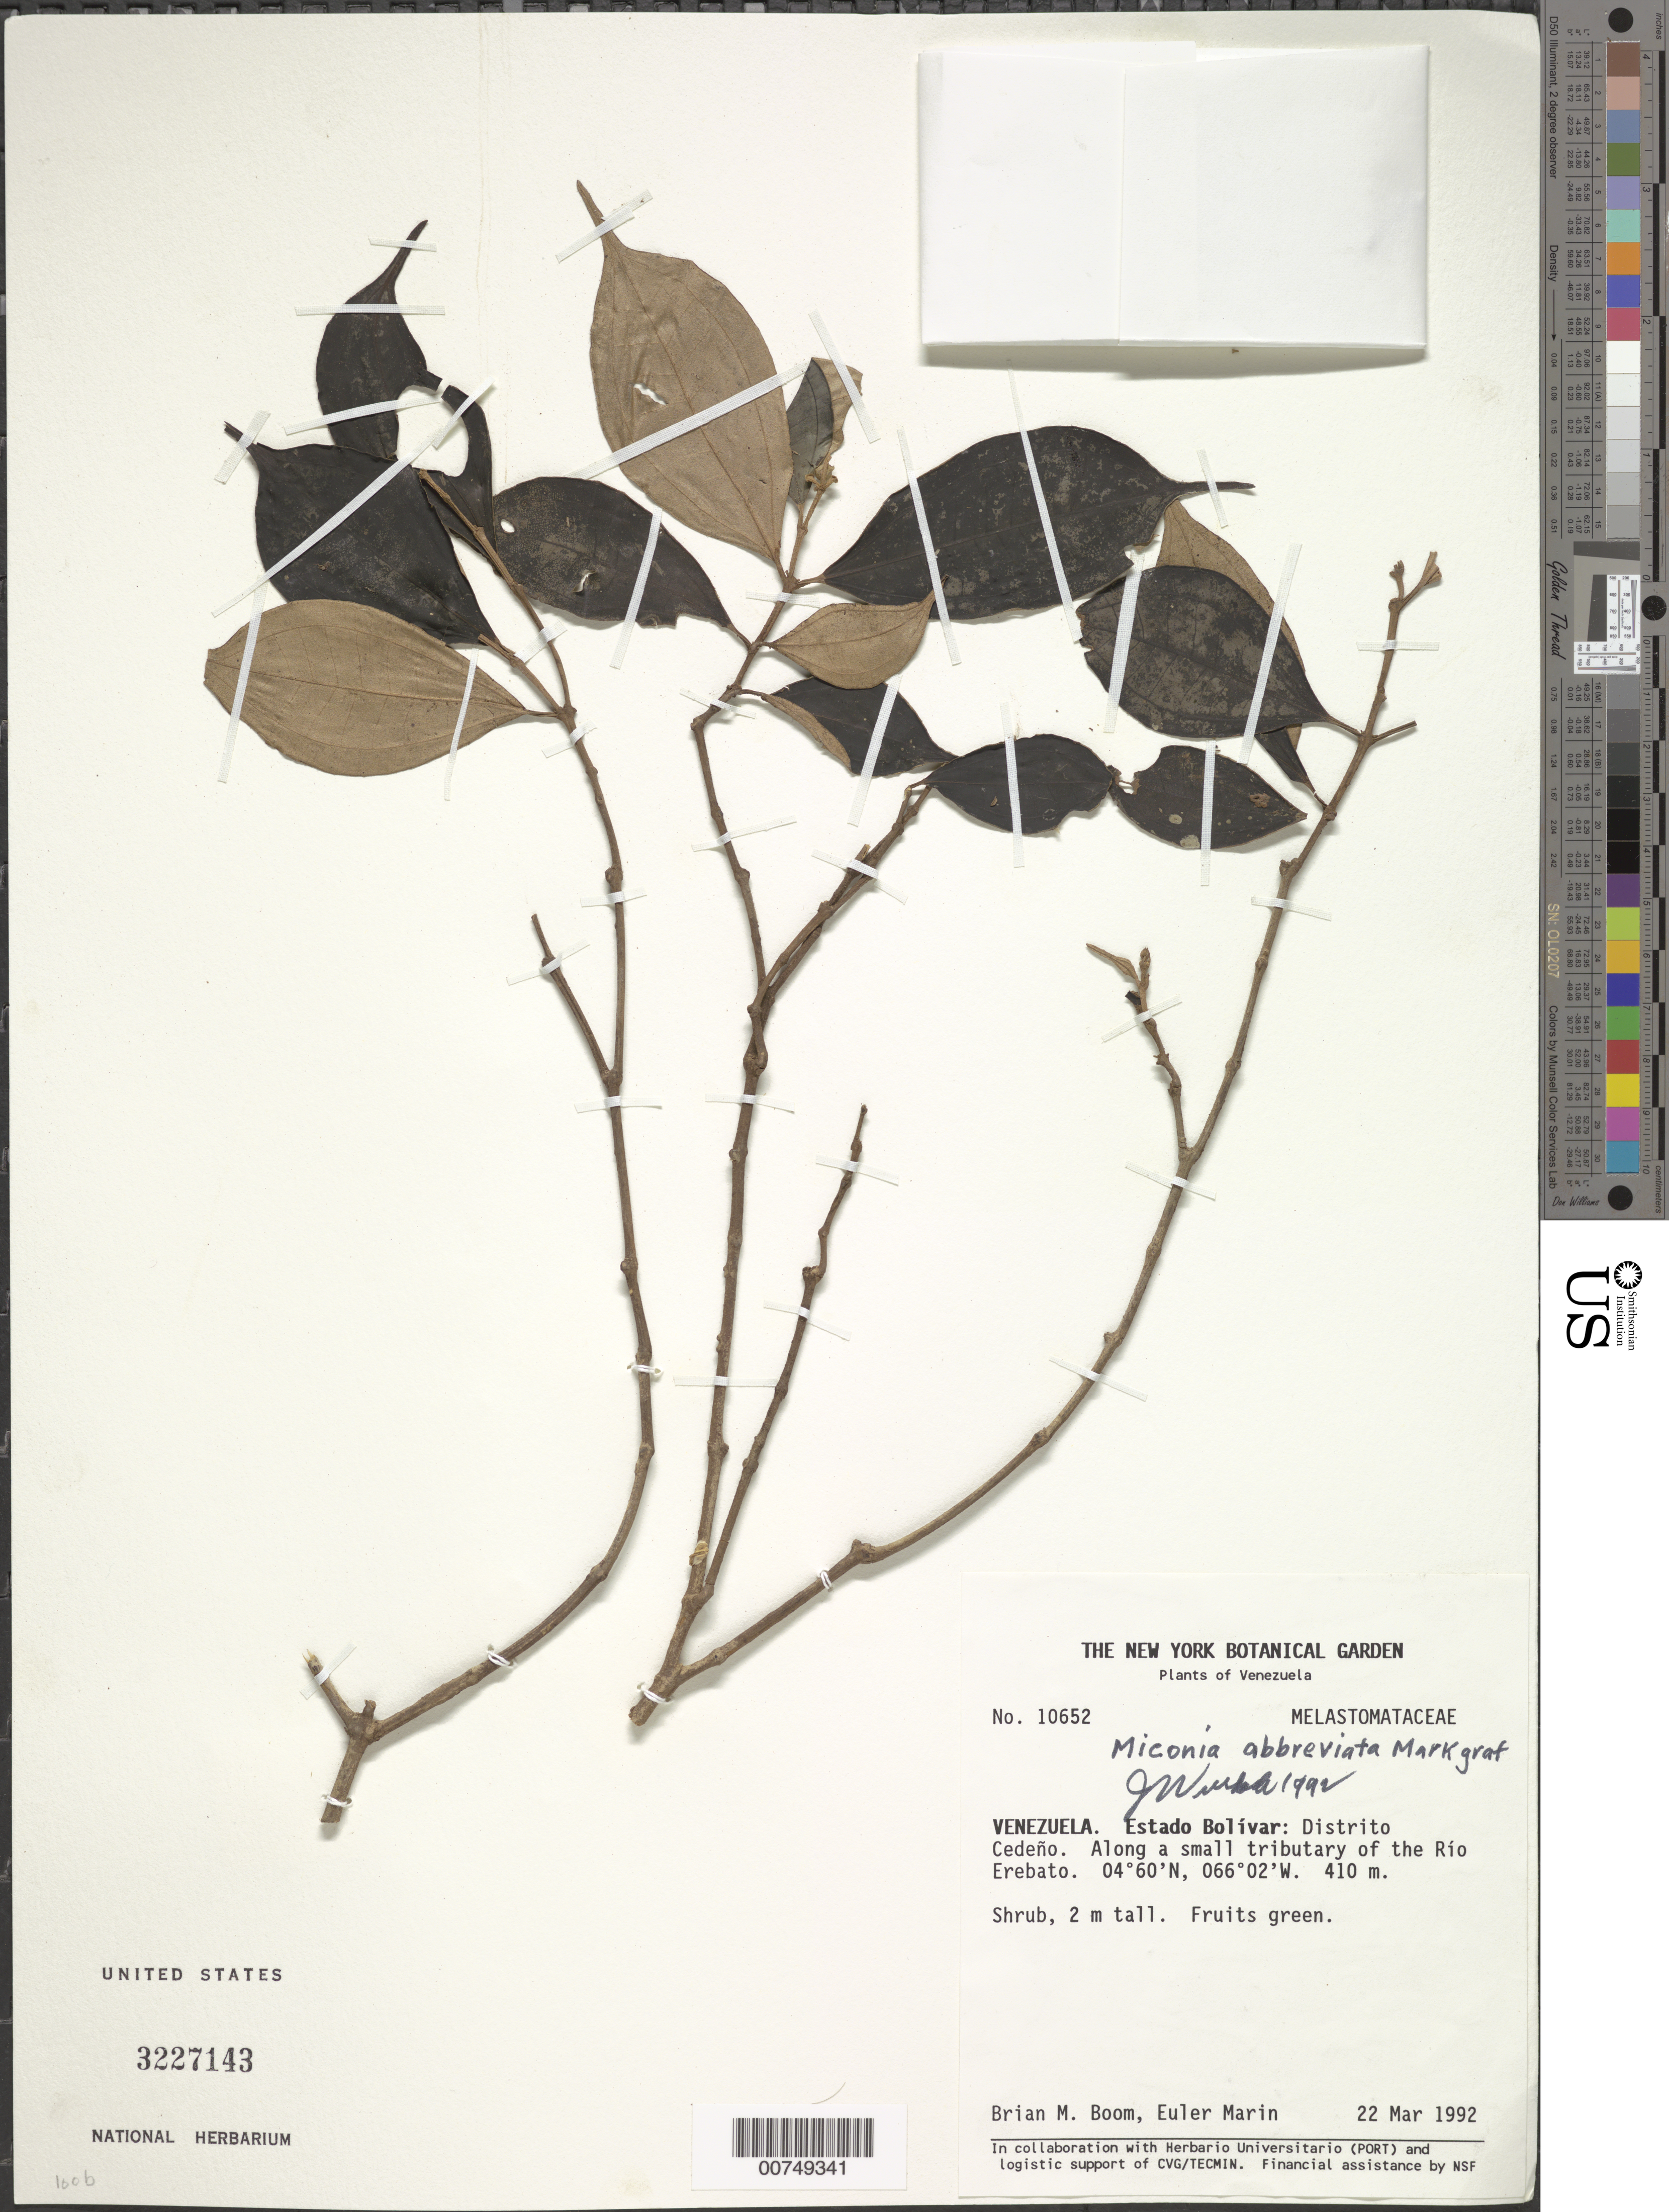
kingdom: Plantae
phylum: Tracheophyta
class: Magnoliopsida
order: Myrtales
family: Melastomataceae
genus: Miconia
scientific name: Miconia abbreviata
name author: Markgr.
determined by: Wurdack, John J., (US), US (UNITED STATES)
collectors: B. M. Boom & E. Marin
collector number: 10652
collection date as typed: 22-Mar-92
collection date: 1992-03-22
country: Venezuela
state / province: Bolívar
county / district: Cedeño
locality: Río Erebato, along a small tributary of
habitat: Along a small tributary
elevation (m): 410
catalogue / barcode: US 3227143